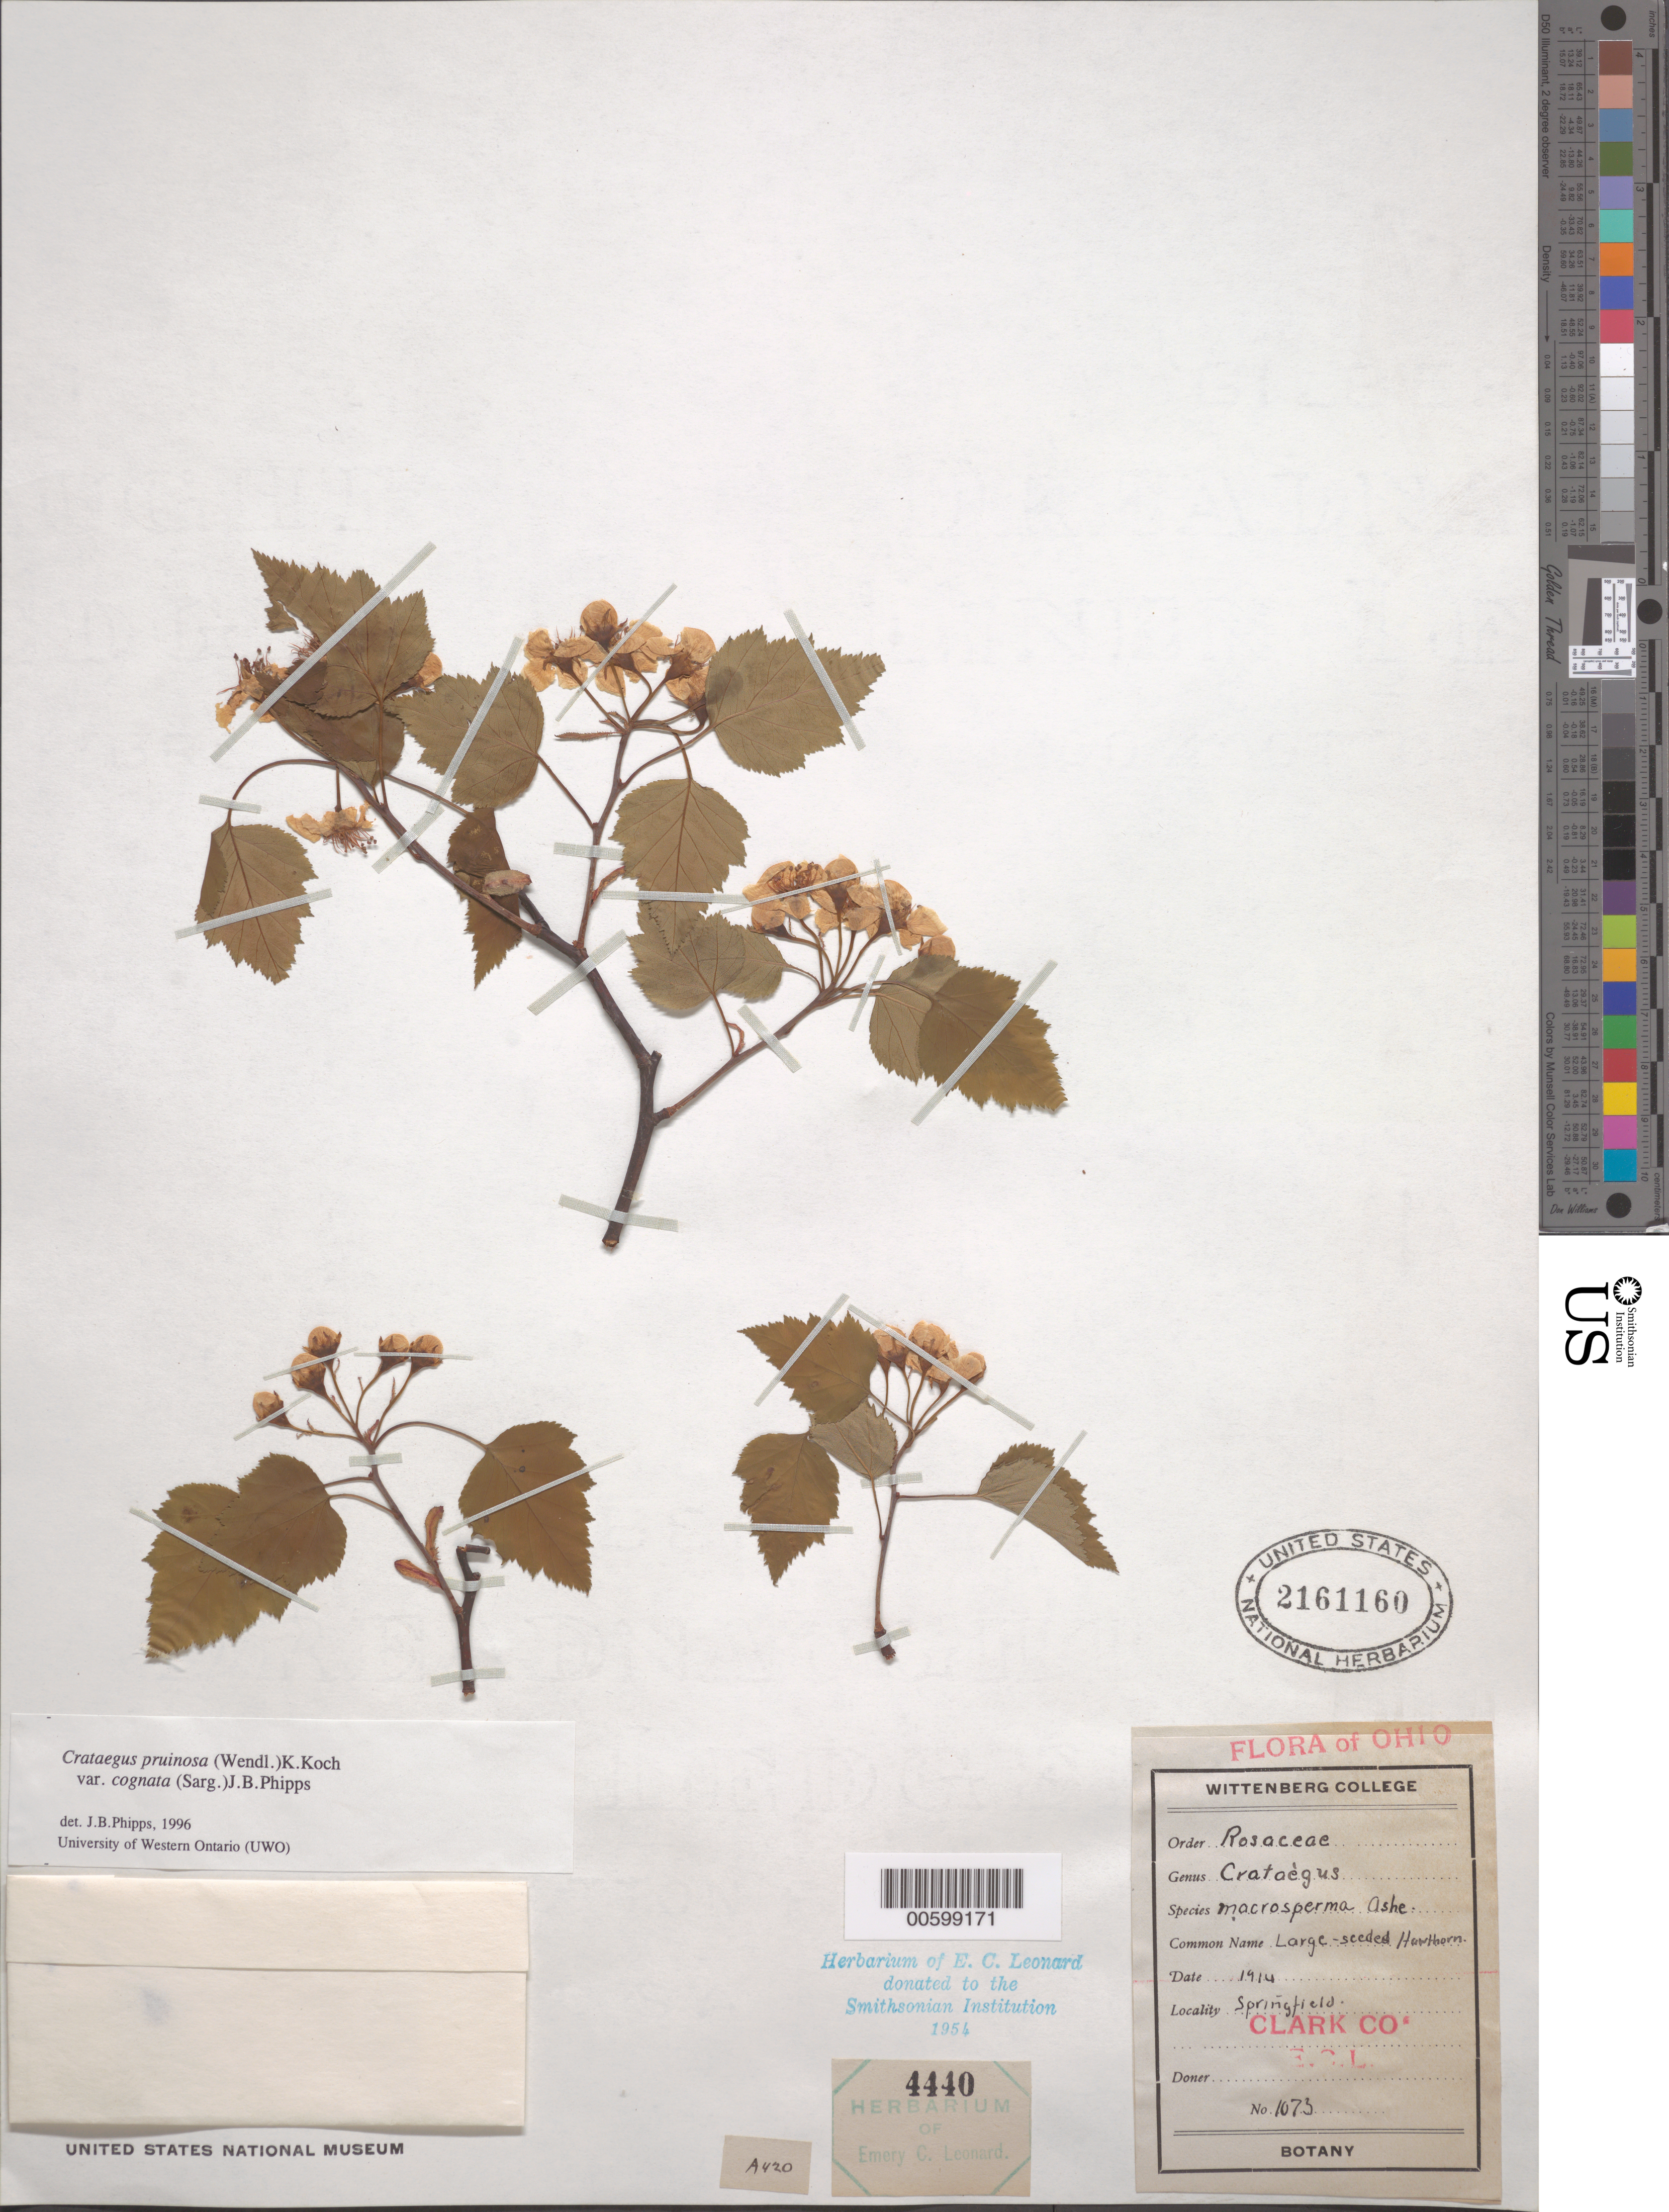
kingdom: Plantae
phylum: Tracheophyta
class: Magnoliopsida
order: Rosales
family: Rosaceae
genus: Crataegus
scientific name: Crataegus pruinosa var. cognata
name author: (Sarg.) J.B. Phipps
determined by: Phipps, James B., (UWO), University of Western Ontario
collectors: E. C. Leonard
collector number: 1073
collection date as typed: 1914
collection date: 1914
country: United States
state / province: Ohio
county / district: Clark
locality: Springfield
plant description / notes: Common name: Large-seeded Hawthorn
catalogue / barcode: US 2161160